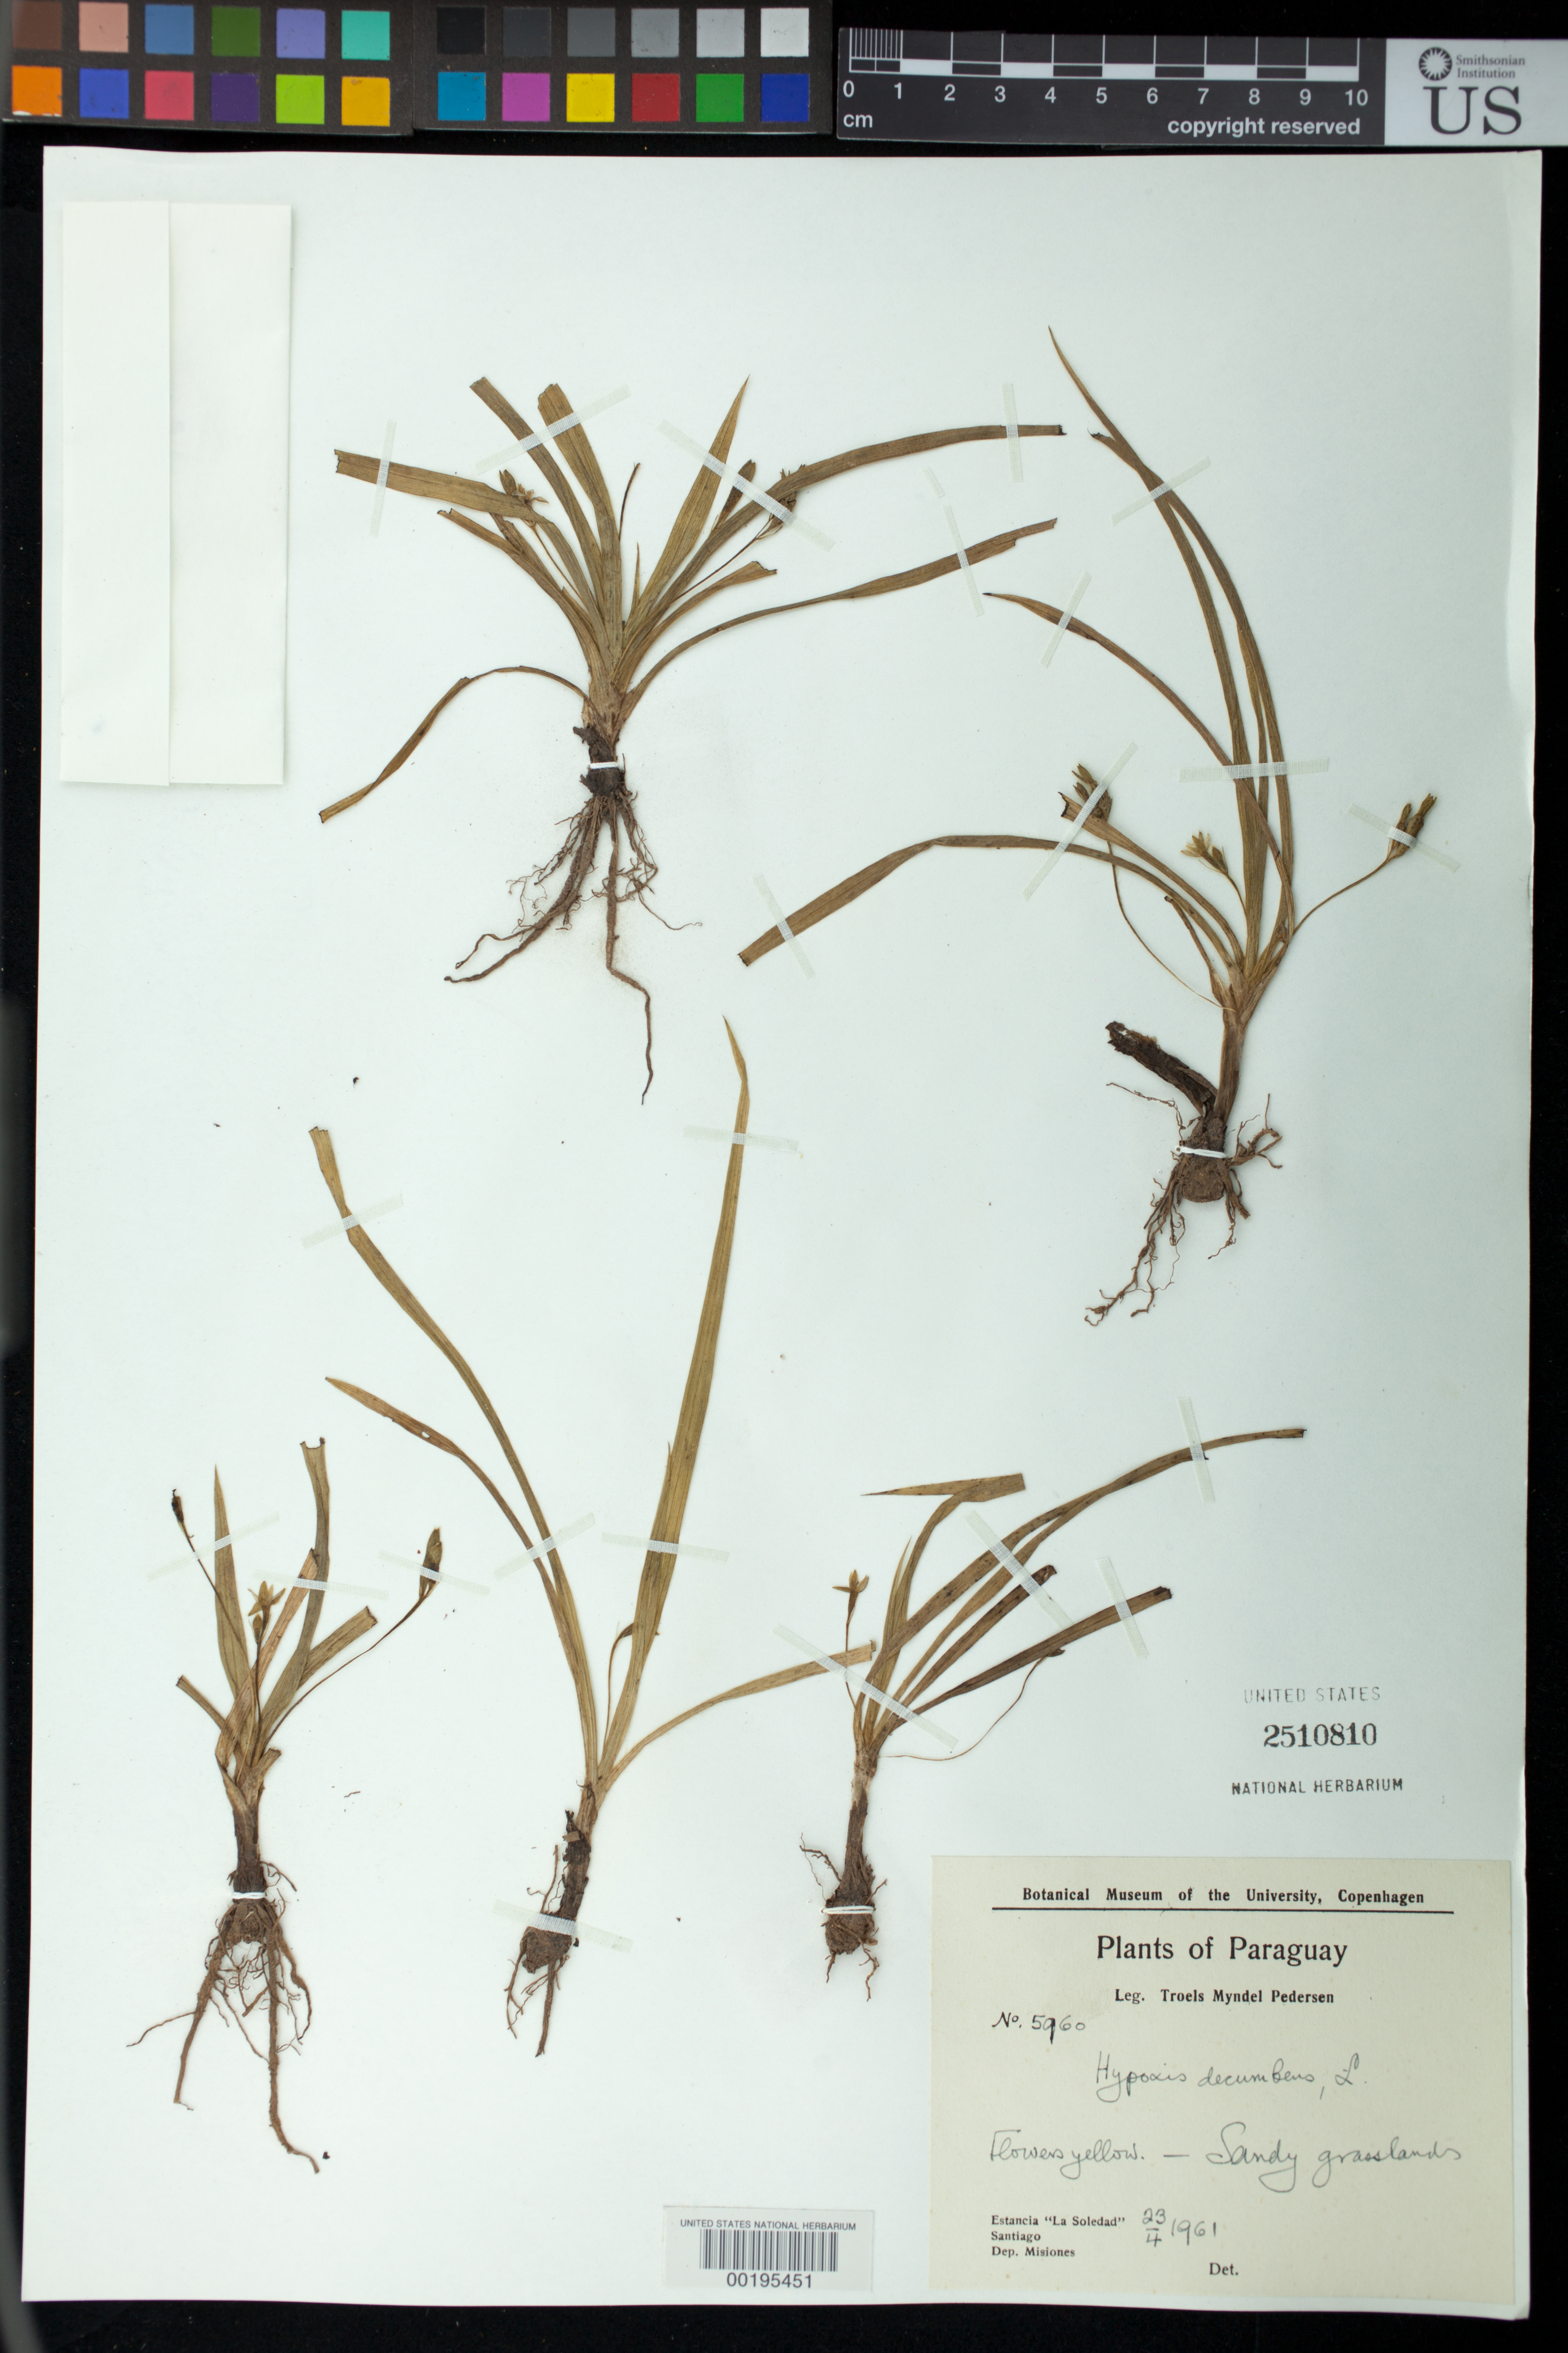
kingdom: Plantae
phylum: Tracheophyta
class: Liliopsida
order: Asparagales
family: Hypoxidaceae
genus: Hypoxis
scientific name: Hypoxis decumbens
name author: L.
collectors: T. M. Pedersen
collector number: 5960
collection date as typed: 23 Apr 1961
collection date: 1961-04-23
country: Paraguay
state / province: Misiones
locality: Estancia "la soledad", santiago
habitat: Sandy grasslands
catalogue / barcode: US 2510810